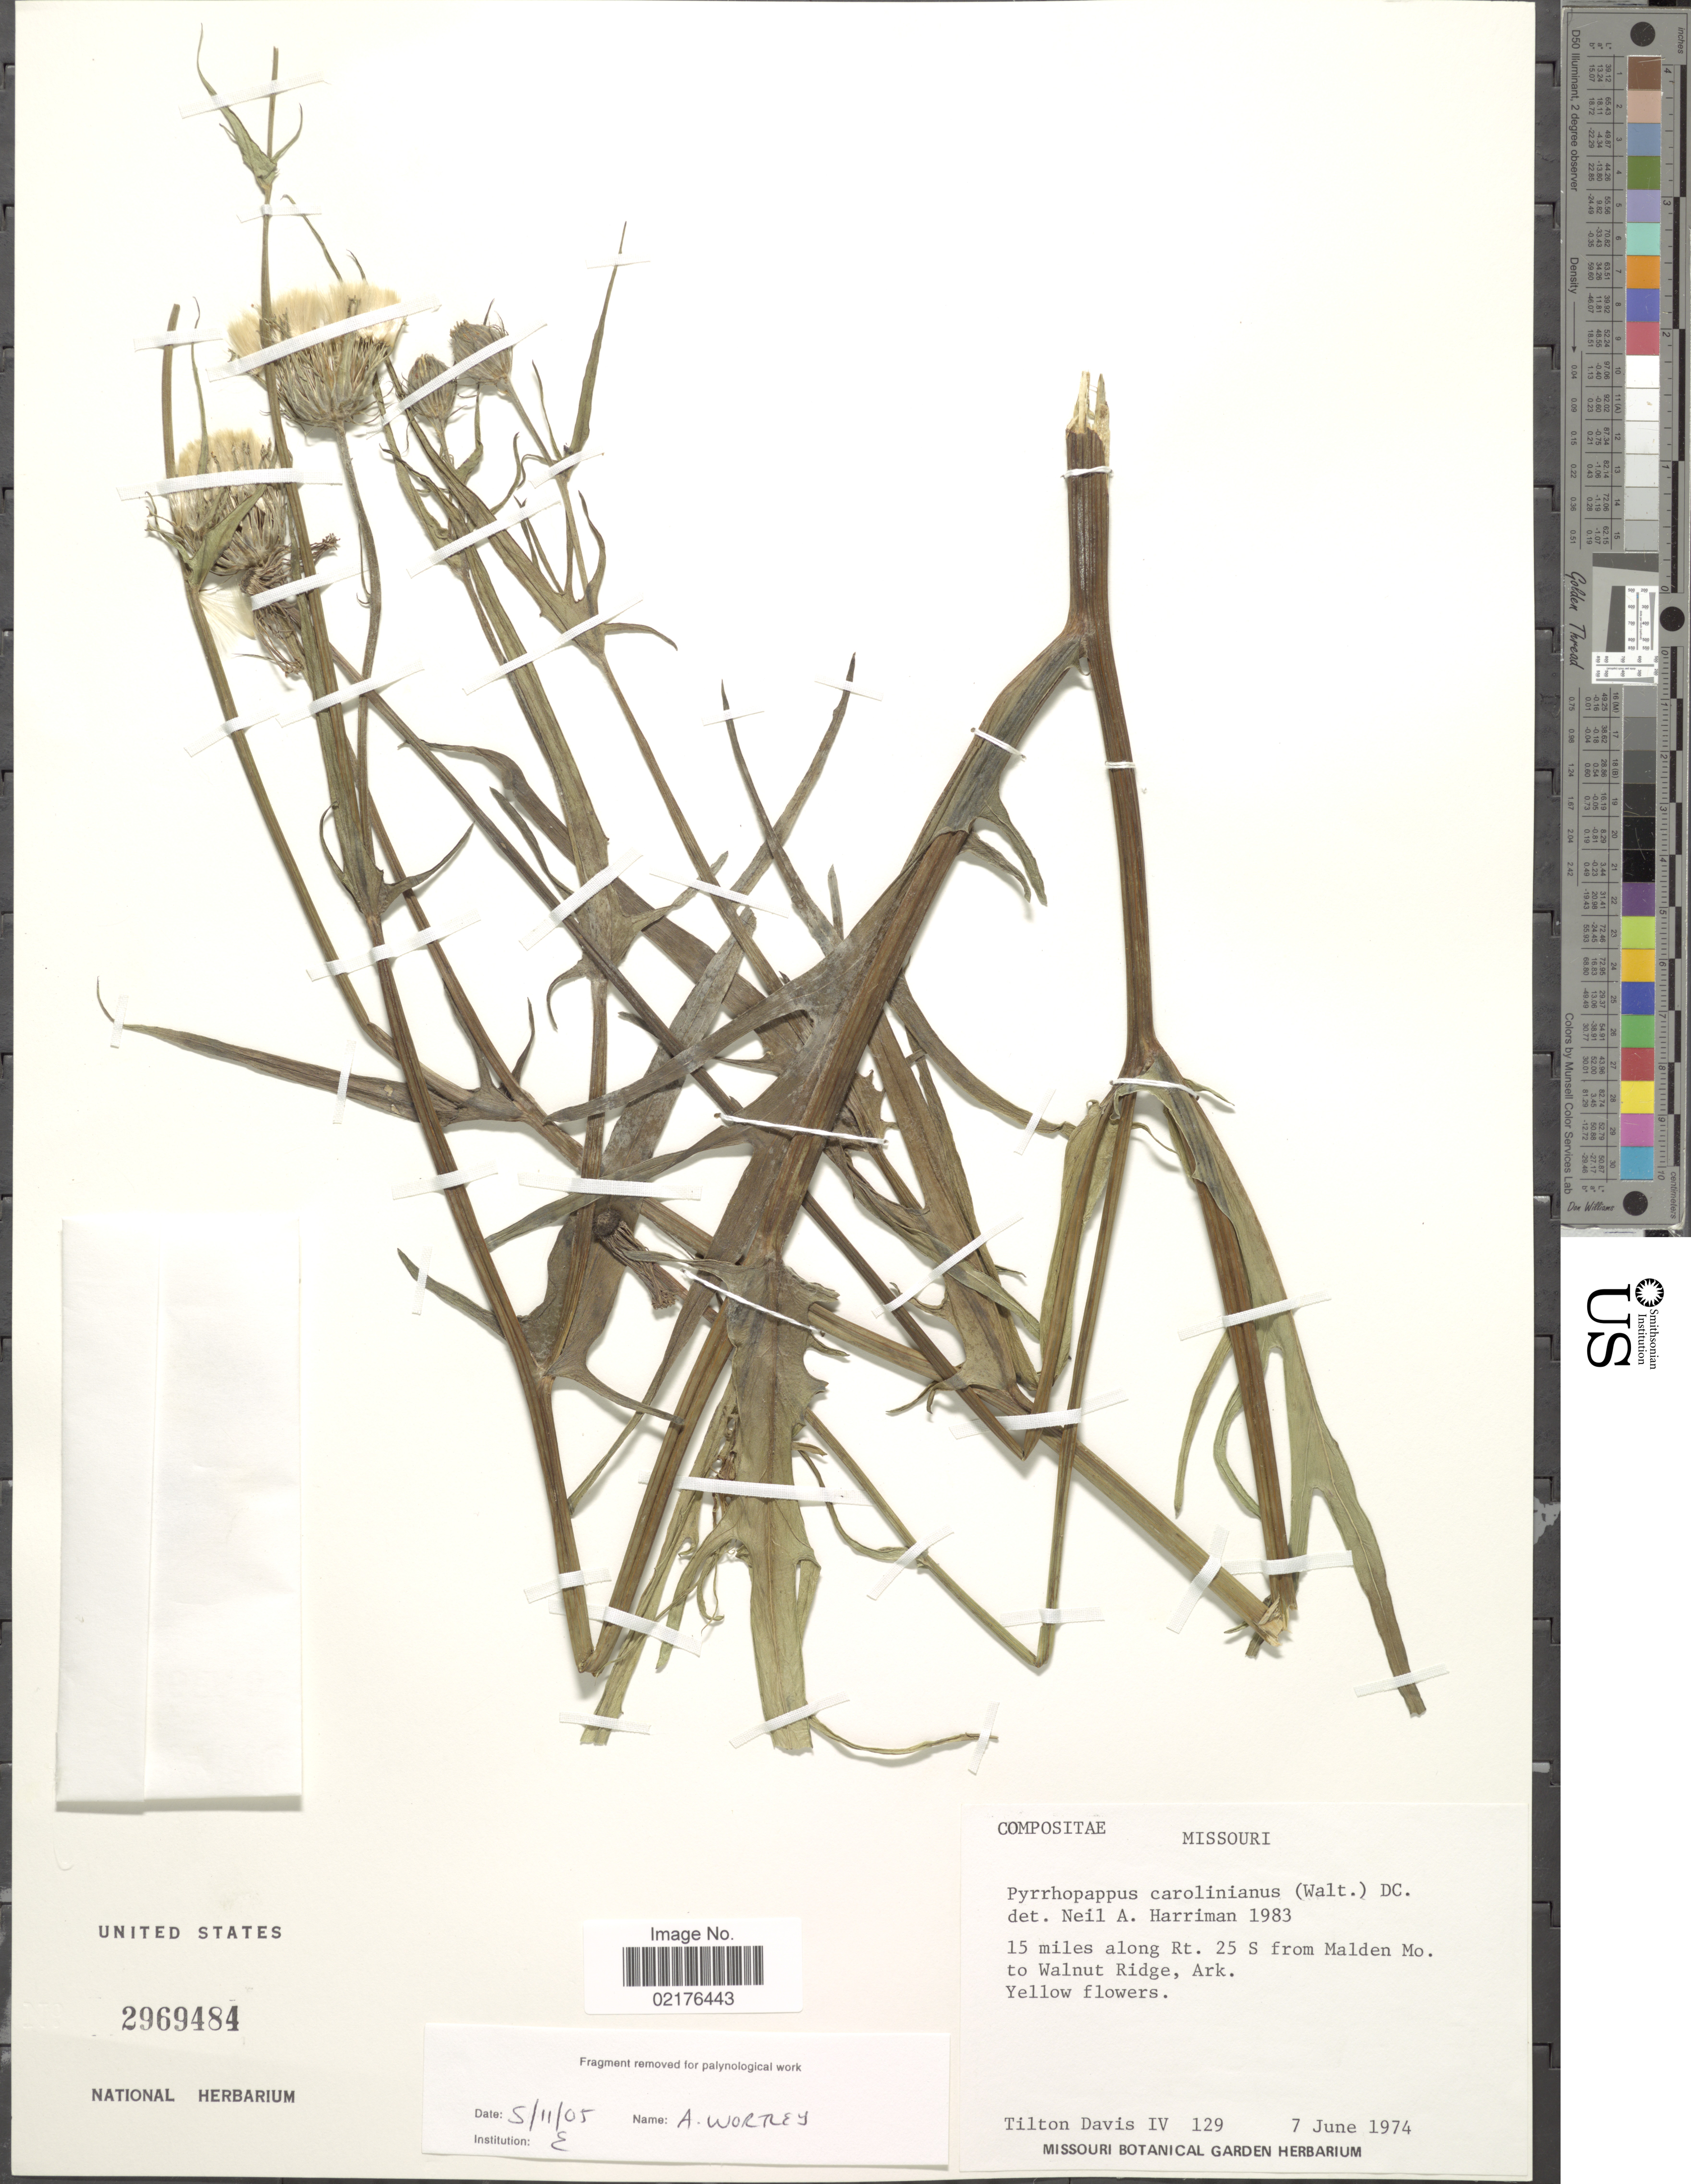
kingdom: Plantae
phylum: Tracheophyta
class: Magnoliopsida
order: Asterales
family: Asteraceae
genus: Pyrrhopappus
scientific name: Pyrrhopappus carolinianus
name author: (Walter) DC.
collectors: T. Davis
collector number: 129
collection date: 1974-06-07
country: United States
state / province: Missouri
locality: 15 miles along Rt. 25 S from Malden Mo. to Walnut Ridge, Ark.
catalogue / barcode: US 2969484